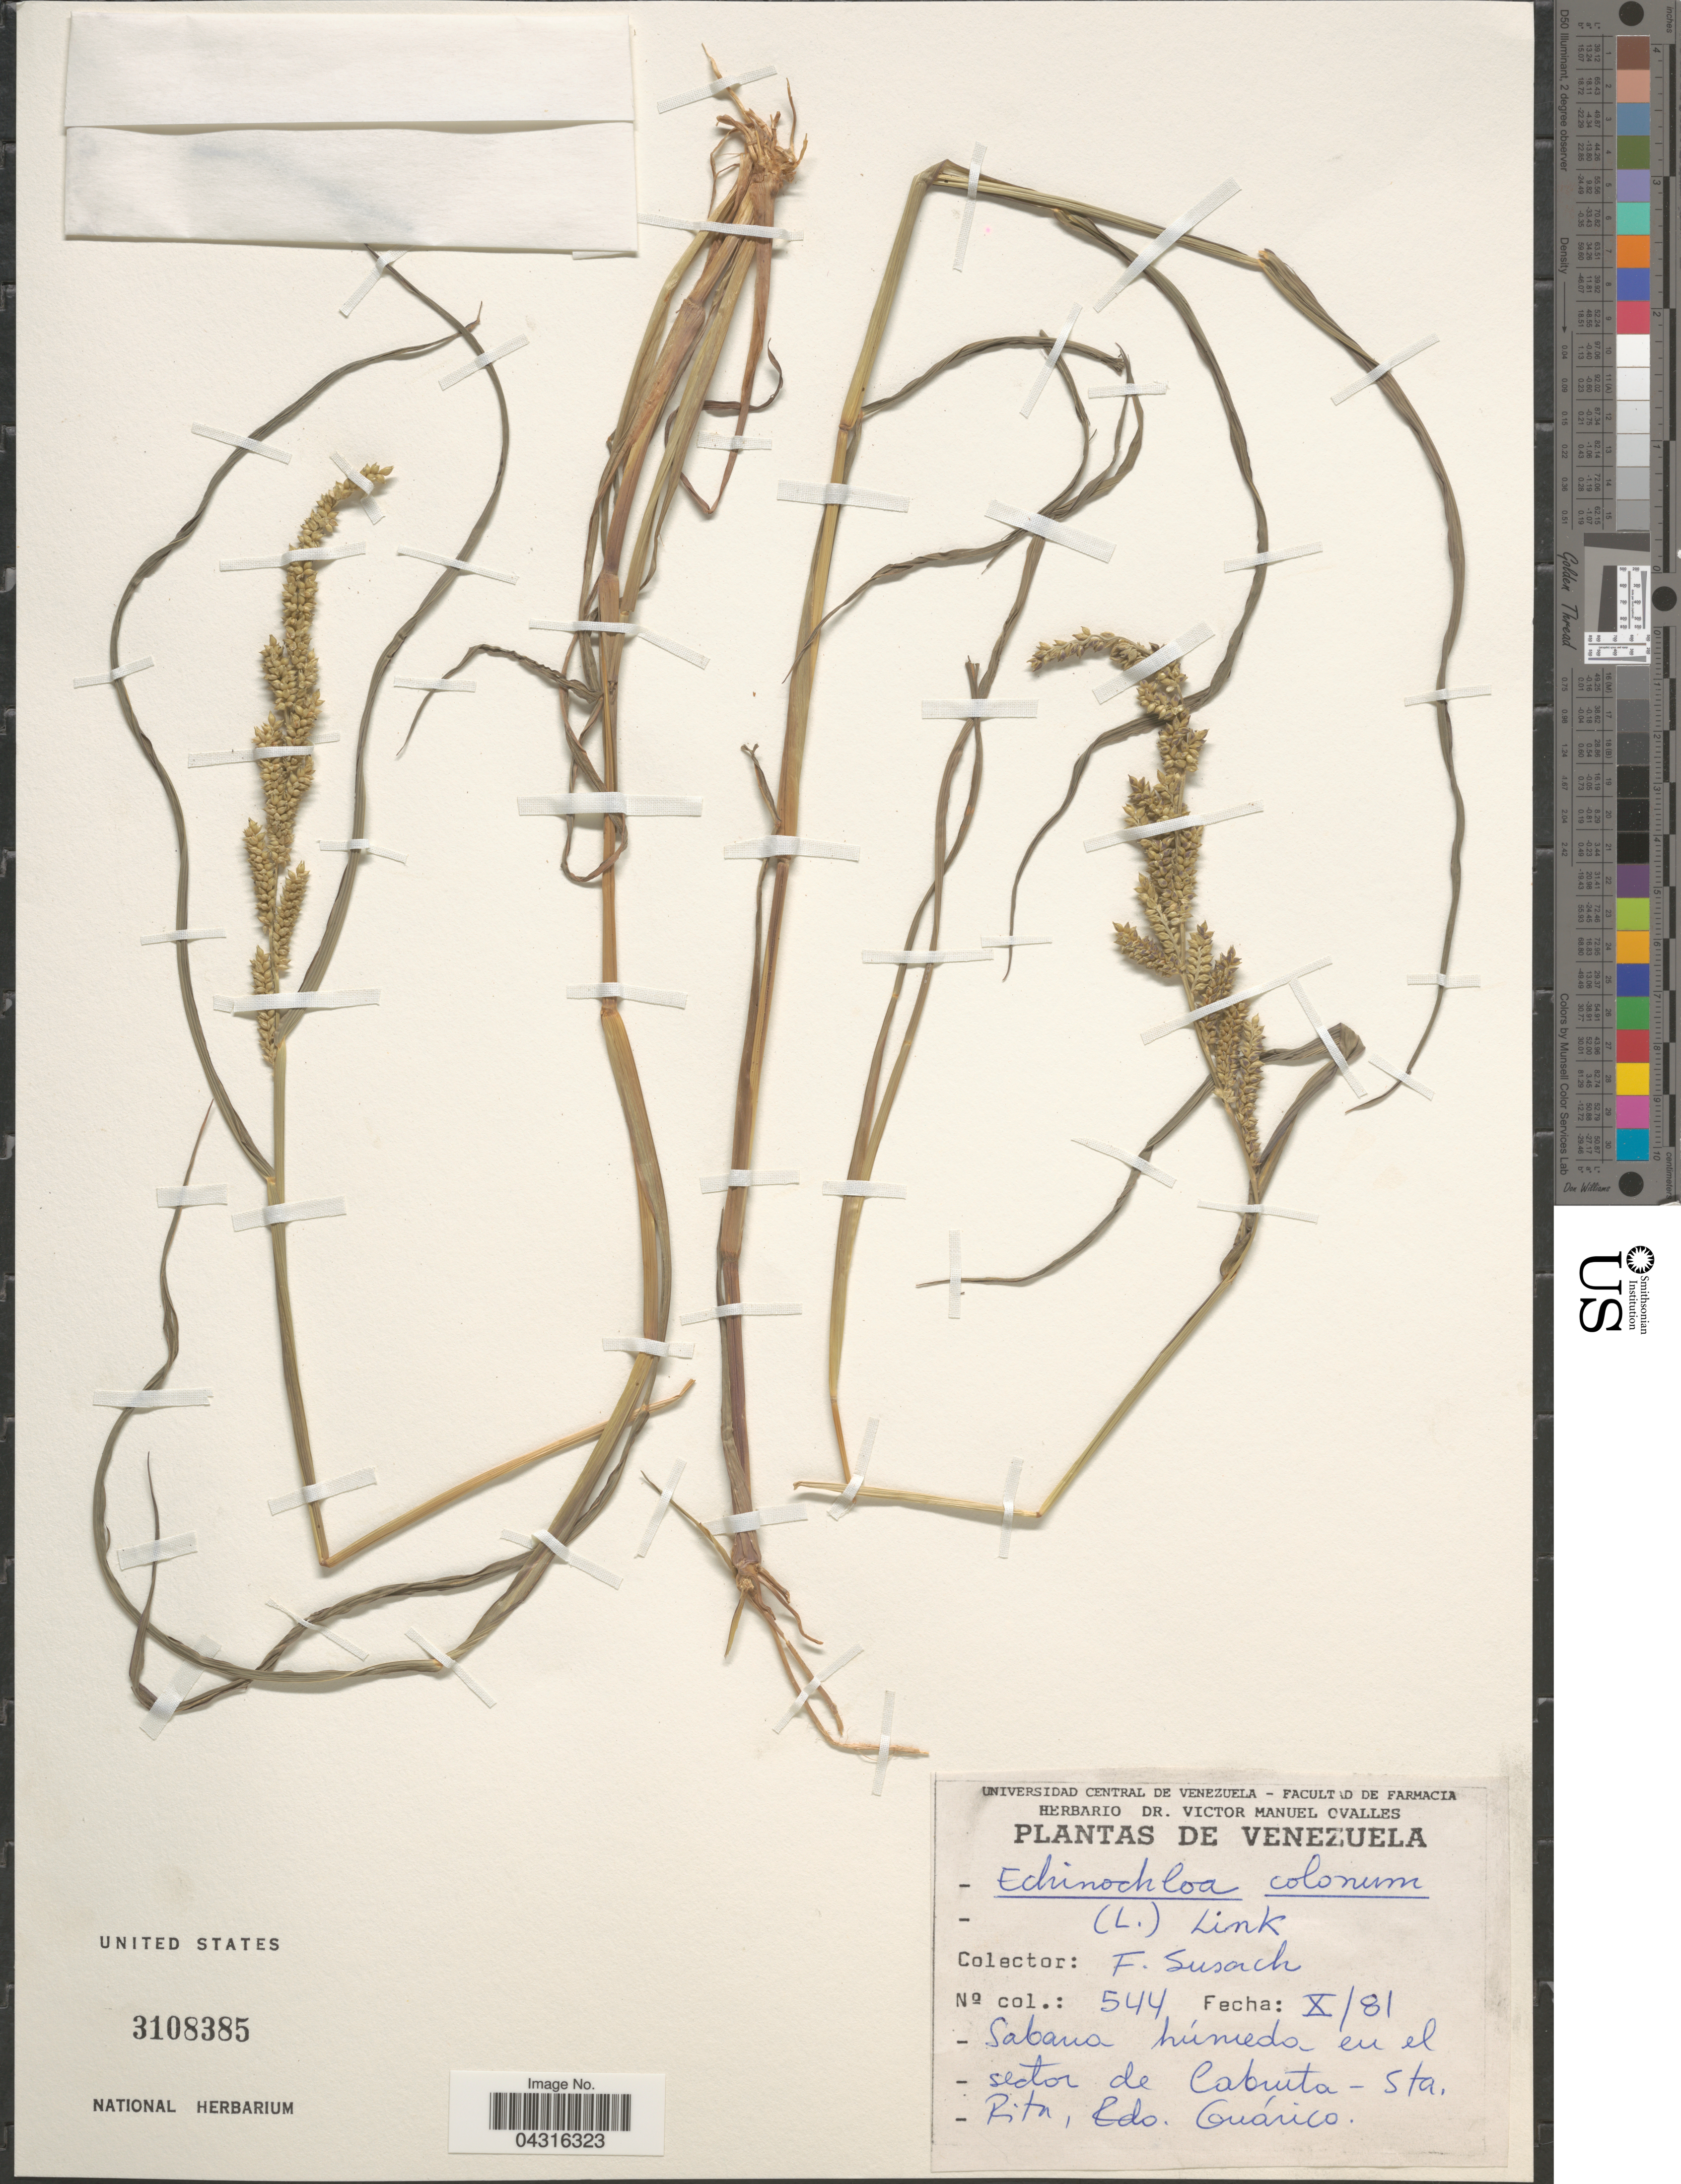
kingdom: Plantae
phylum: Tracheophyta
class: Liliopsida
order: Poales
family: Poaceae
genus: Echinochloa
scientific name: Echinochloa colona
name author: (L.) Link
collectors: F. Susach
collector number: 544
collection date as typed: Transcribed d/m/y: /10/81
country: Venezuela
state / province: Guarico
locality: Sabana húmeda en el sector de Cabruta - Sta. Rita.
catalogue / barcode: US 3108385